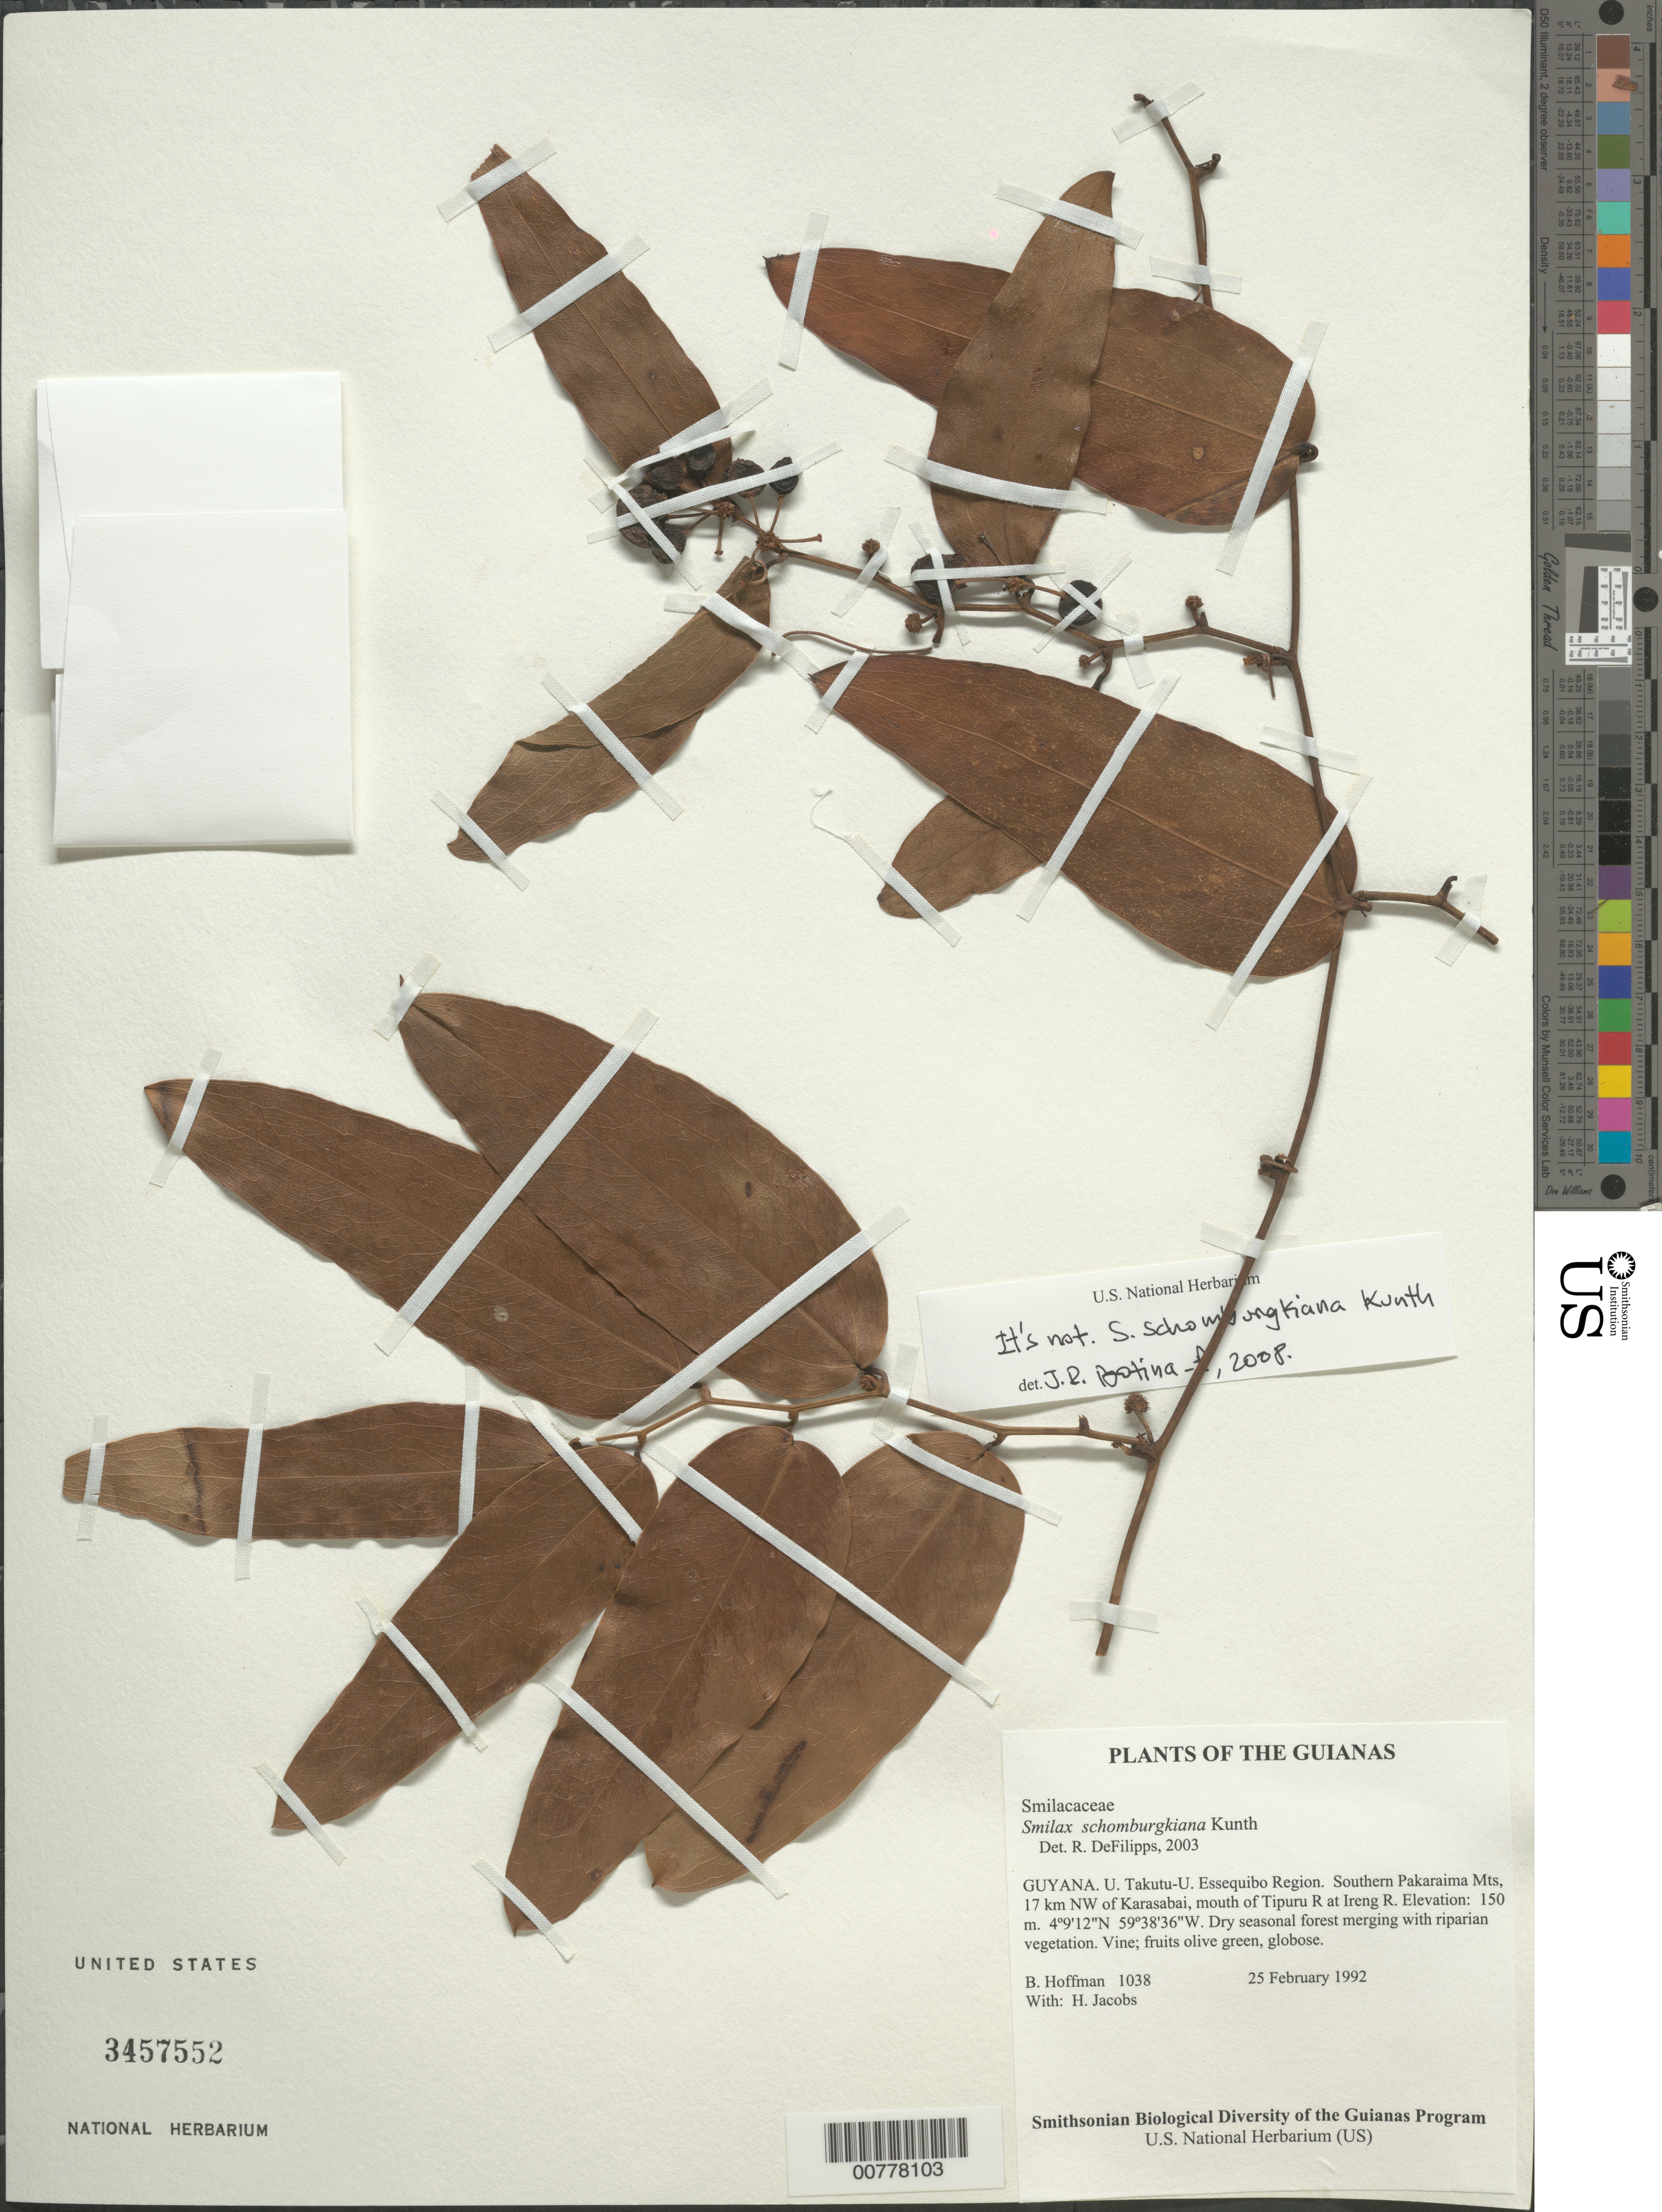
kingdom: Plantae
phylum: Tracheophyta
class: Liliopsida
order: Liliales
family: Smilacaceae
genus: Smilax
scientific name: Smilax schomburgkiana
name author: Kunth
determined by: DeFilipps, R. A.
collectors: B. Hoffman & H. Jacobs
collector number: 1038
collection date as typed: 25 February 1992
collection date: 1992-02-25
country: Guyana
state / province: U. Takutu-U. Essequibo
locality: Southern Pakaraima Mts, 17 km NW of Karasabai, mouth of Tipuru River at Ireng River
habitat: Dry seasonal forest merging with riparian vegetation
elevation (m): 150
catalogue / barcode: US 3457552